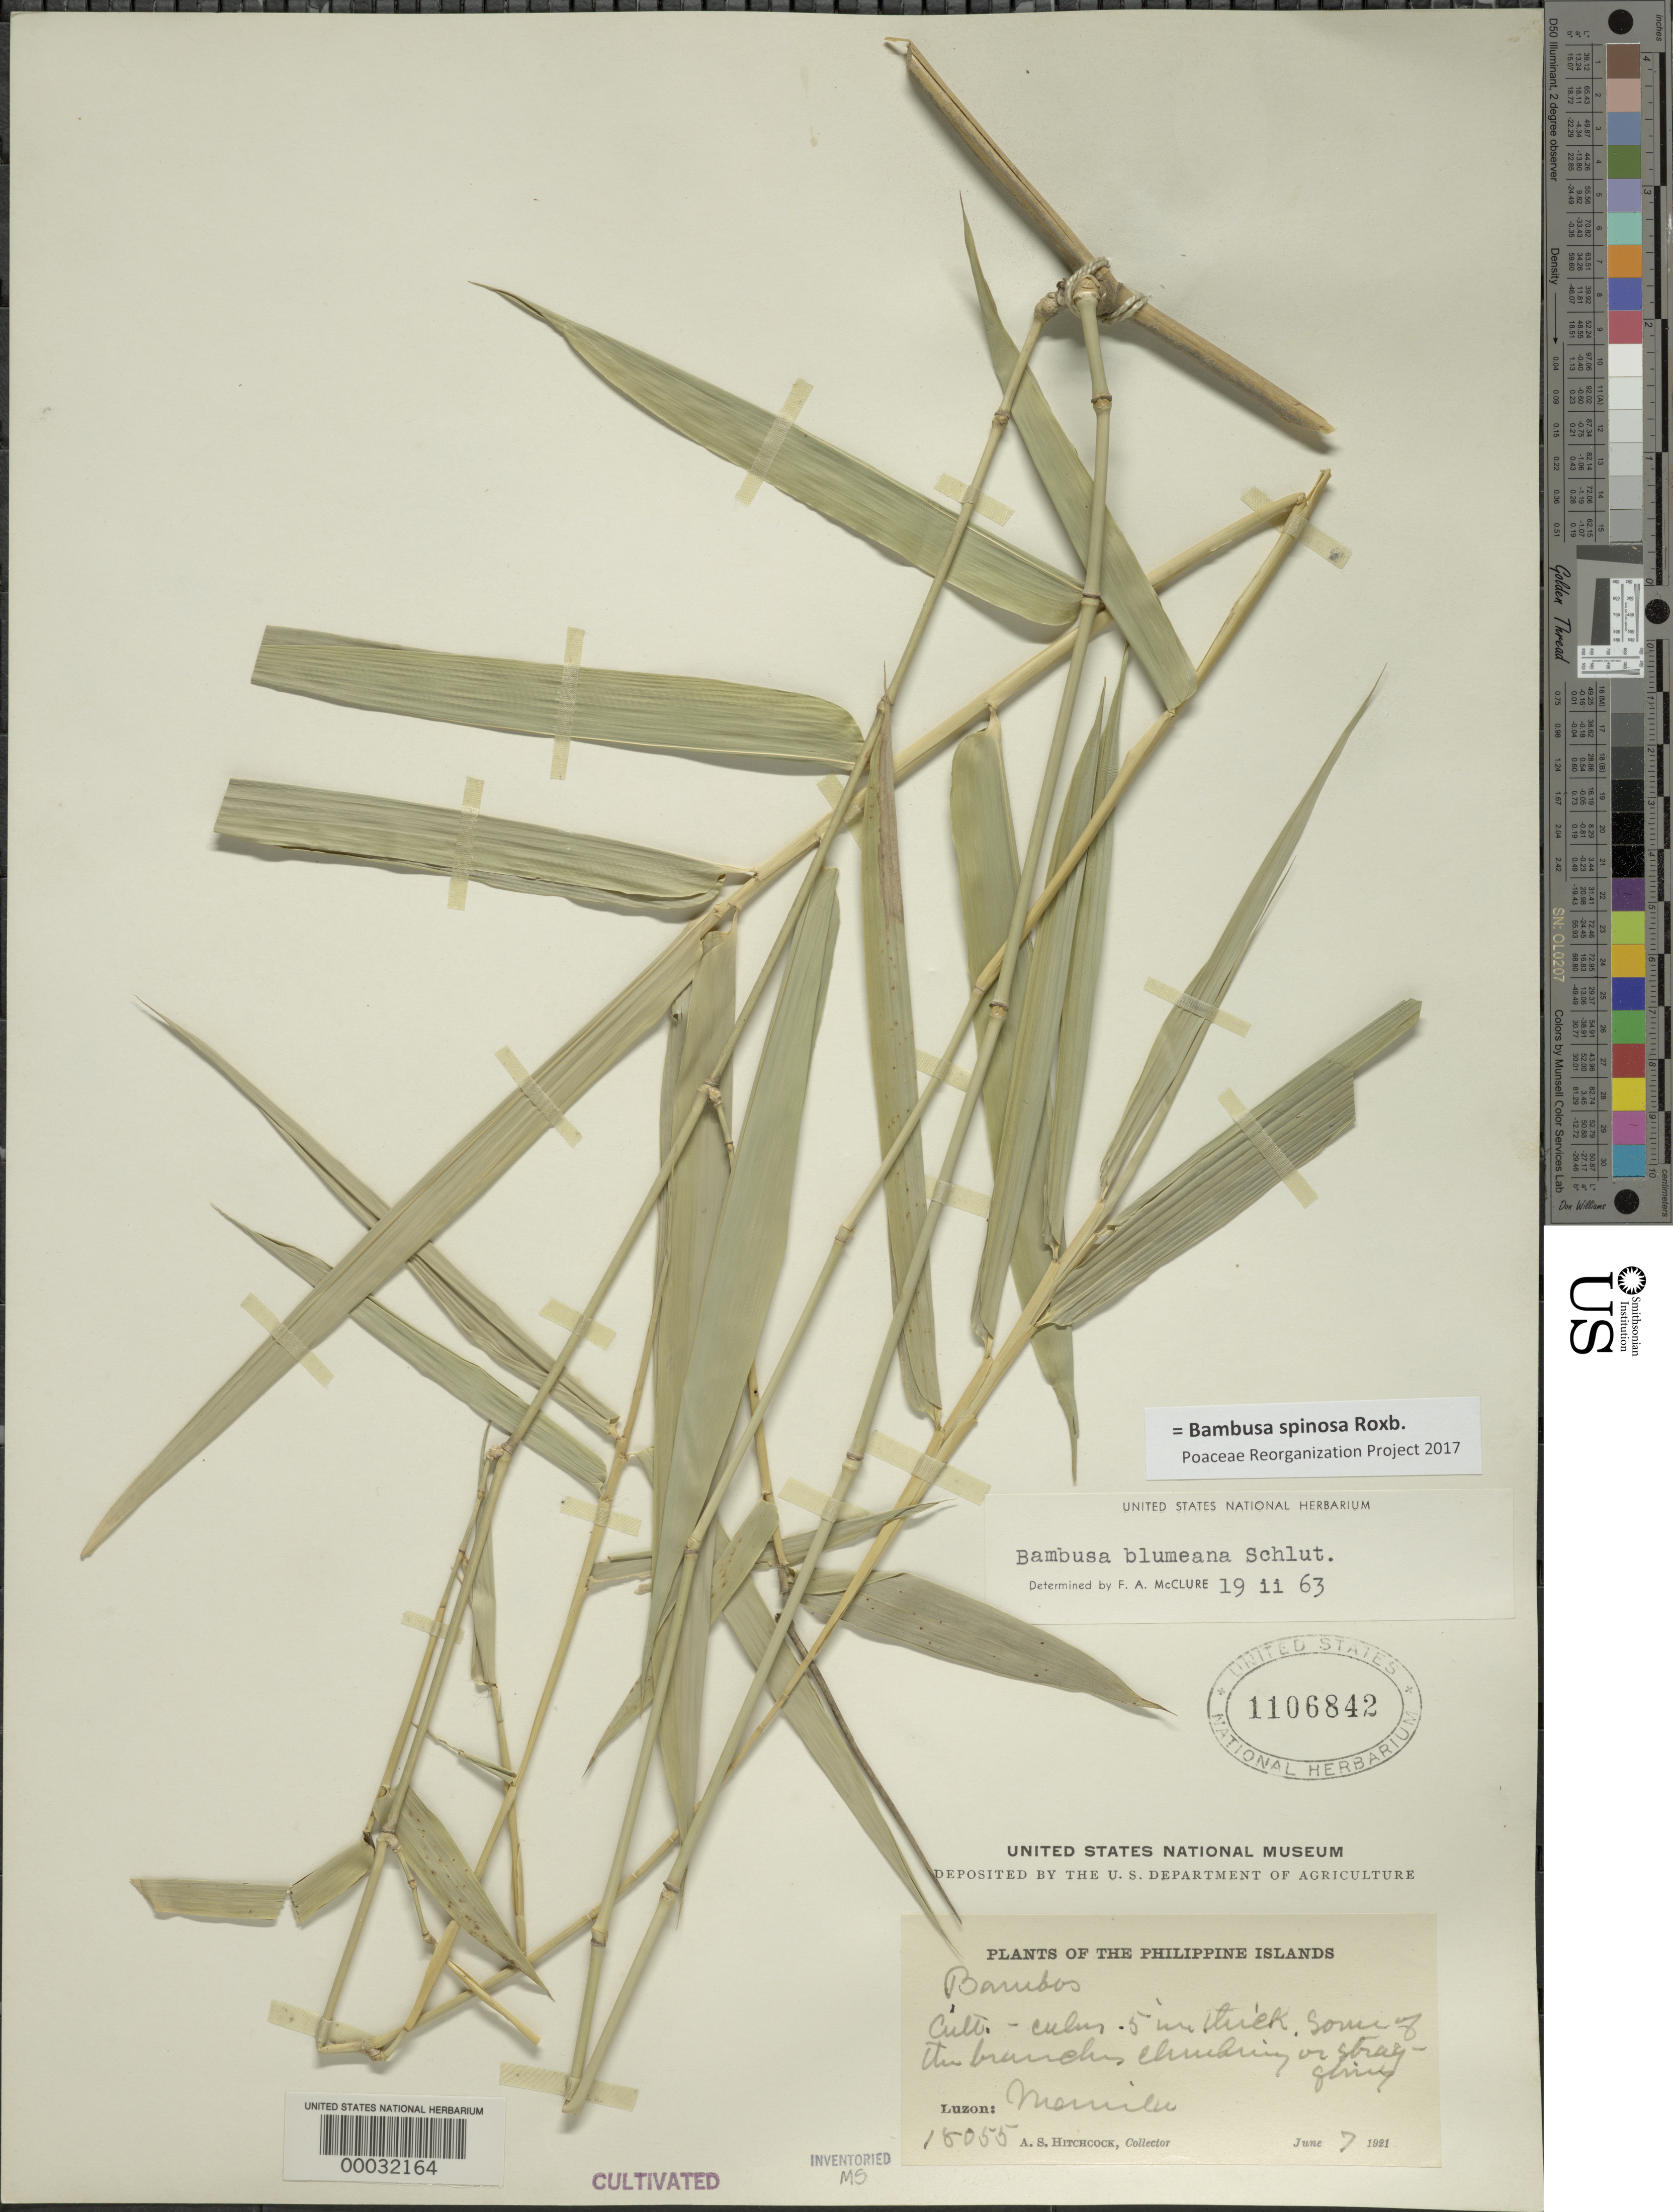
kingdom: Plantae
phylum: Tracheophyta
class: Liliopsida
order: Poales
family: Poaceae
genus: Bambusa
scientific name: Bambusa spinosa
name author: Roxb.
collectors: A. S. Hitchcock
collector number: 18055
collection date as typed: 07 Jun 1921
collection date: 1921-06-07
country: Philippines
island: Luzon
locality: Manila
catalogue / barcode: US 1106842